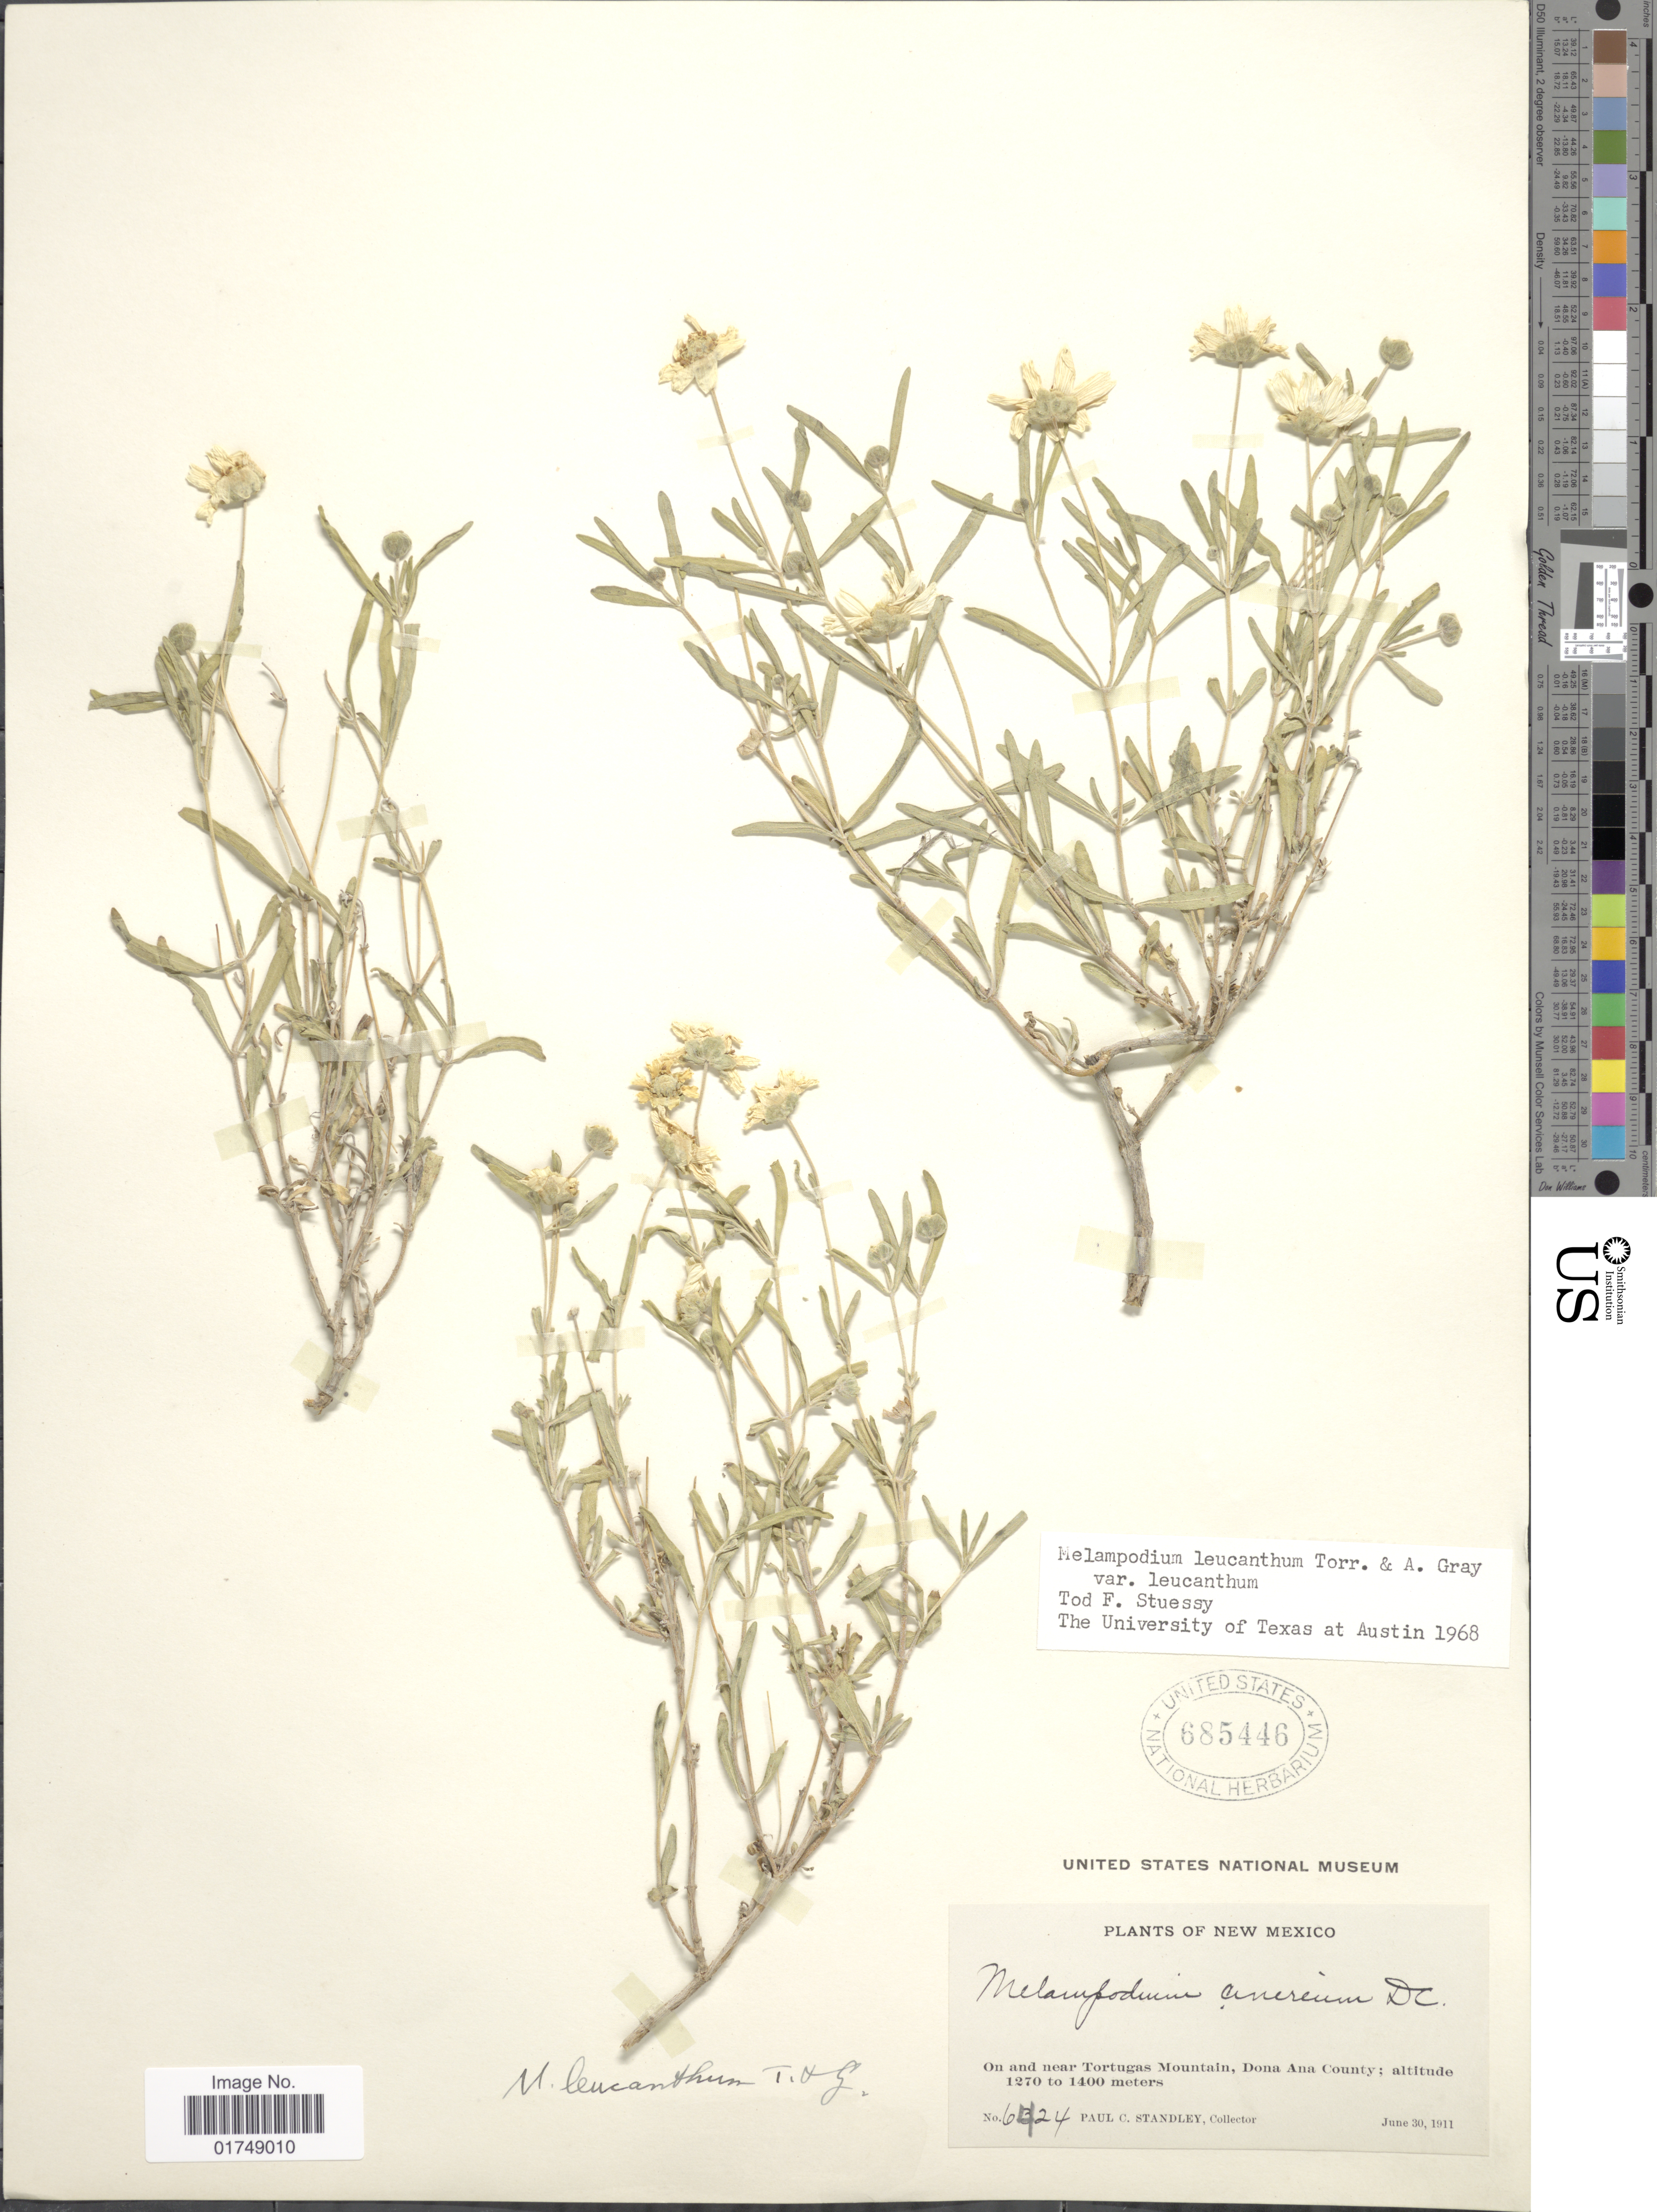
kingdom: Plantae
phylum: Tracheophyta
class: Magnoliopsida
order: Asterales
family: Asteraceae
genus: Melampodium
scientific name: Melampodium leucanthum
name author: Torr. & A. Gray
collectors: P. C. Standley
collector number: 3424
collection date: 1911-06-30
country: United States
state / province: New Mexico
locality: On and Near Tortugas Mountain, Dona Ana County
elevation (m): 1270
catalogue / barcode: US 685446